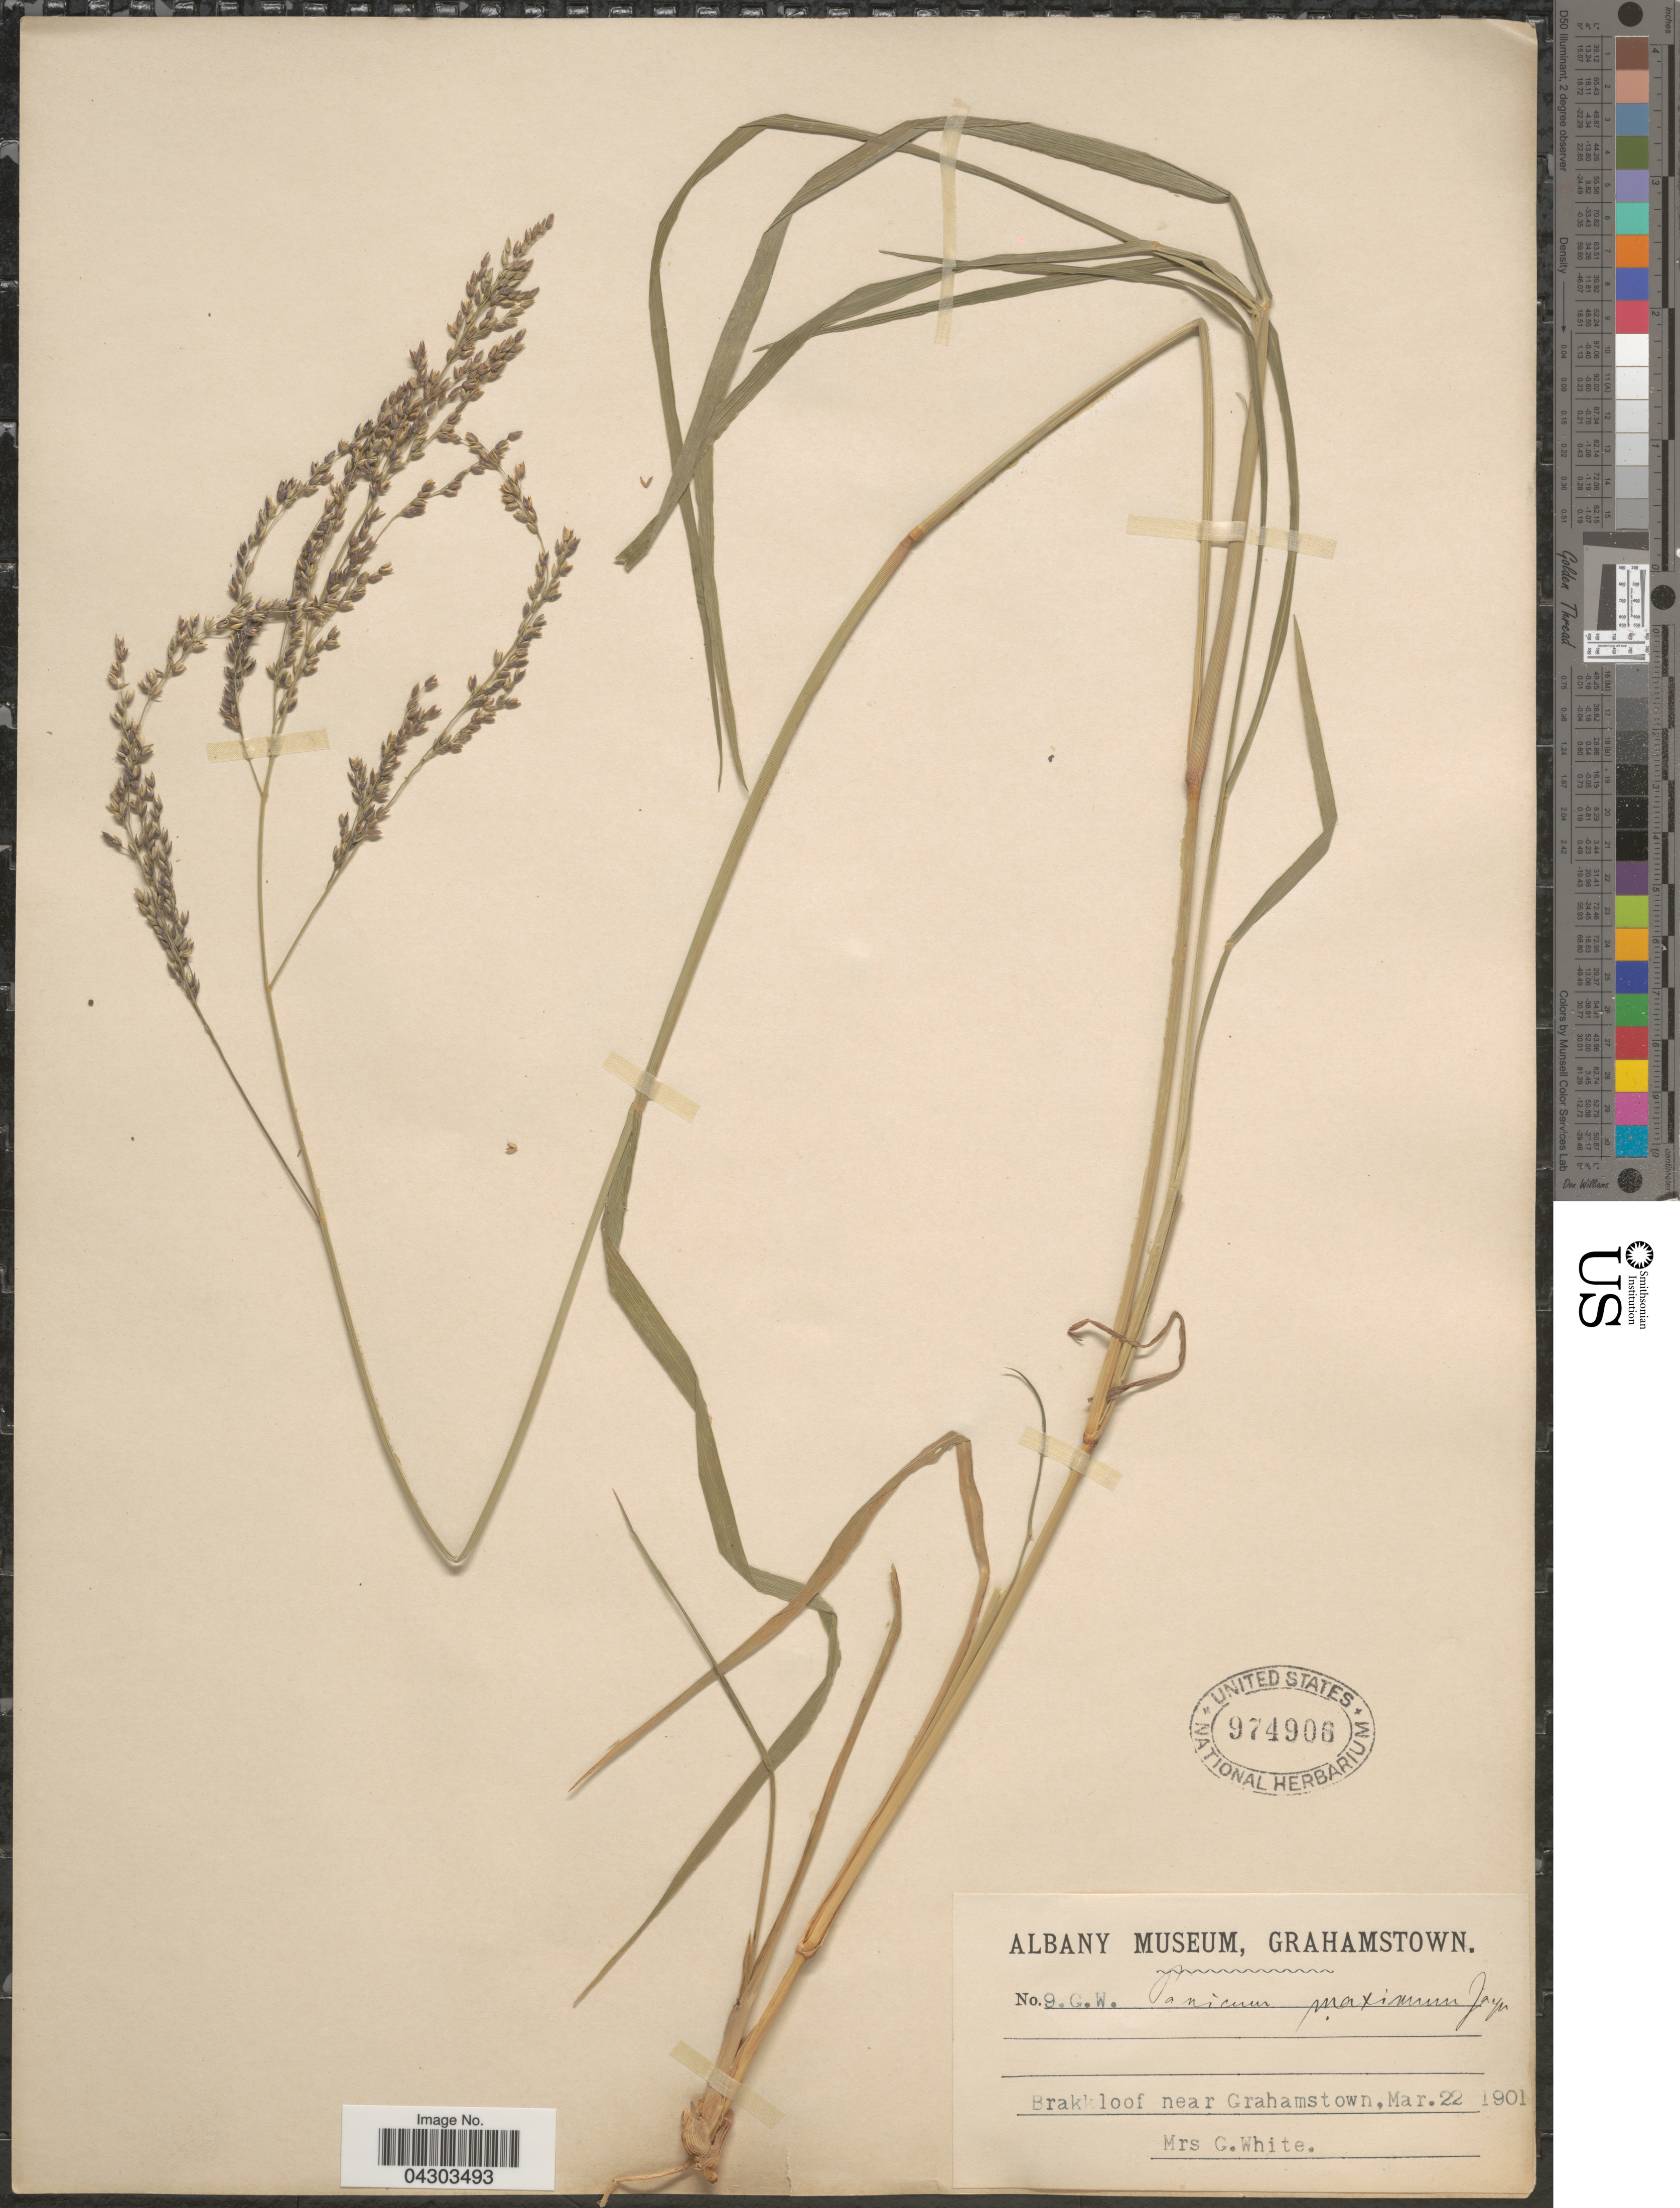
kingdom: Plantae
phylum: Tracheophyta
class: Liliopsida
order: Poales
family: Poaceae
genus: Panicum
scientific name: Panicum coloratum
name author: L.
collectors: G. White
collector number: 9.G.W.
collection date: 1901-03-22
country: South Africa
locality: Brakkloof near Grahamstown.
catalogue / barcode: US 974906